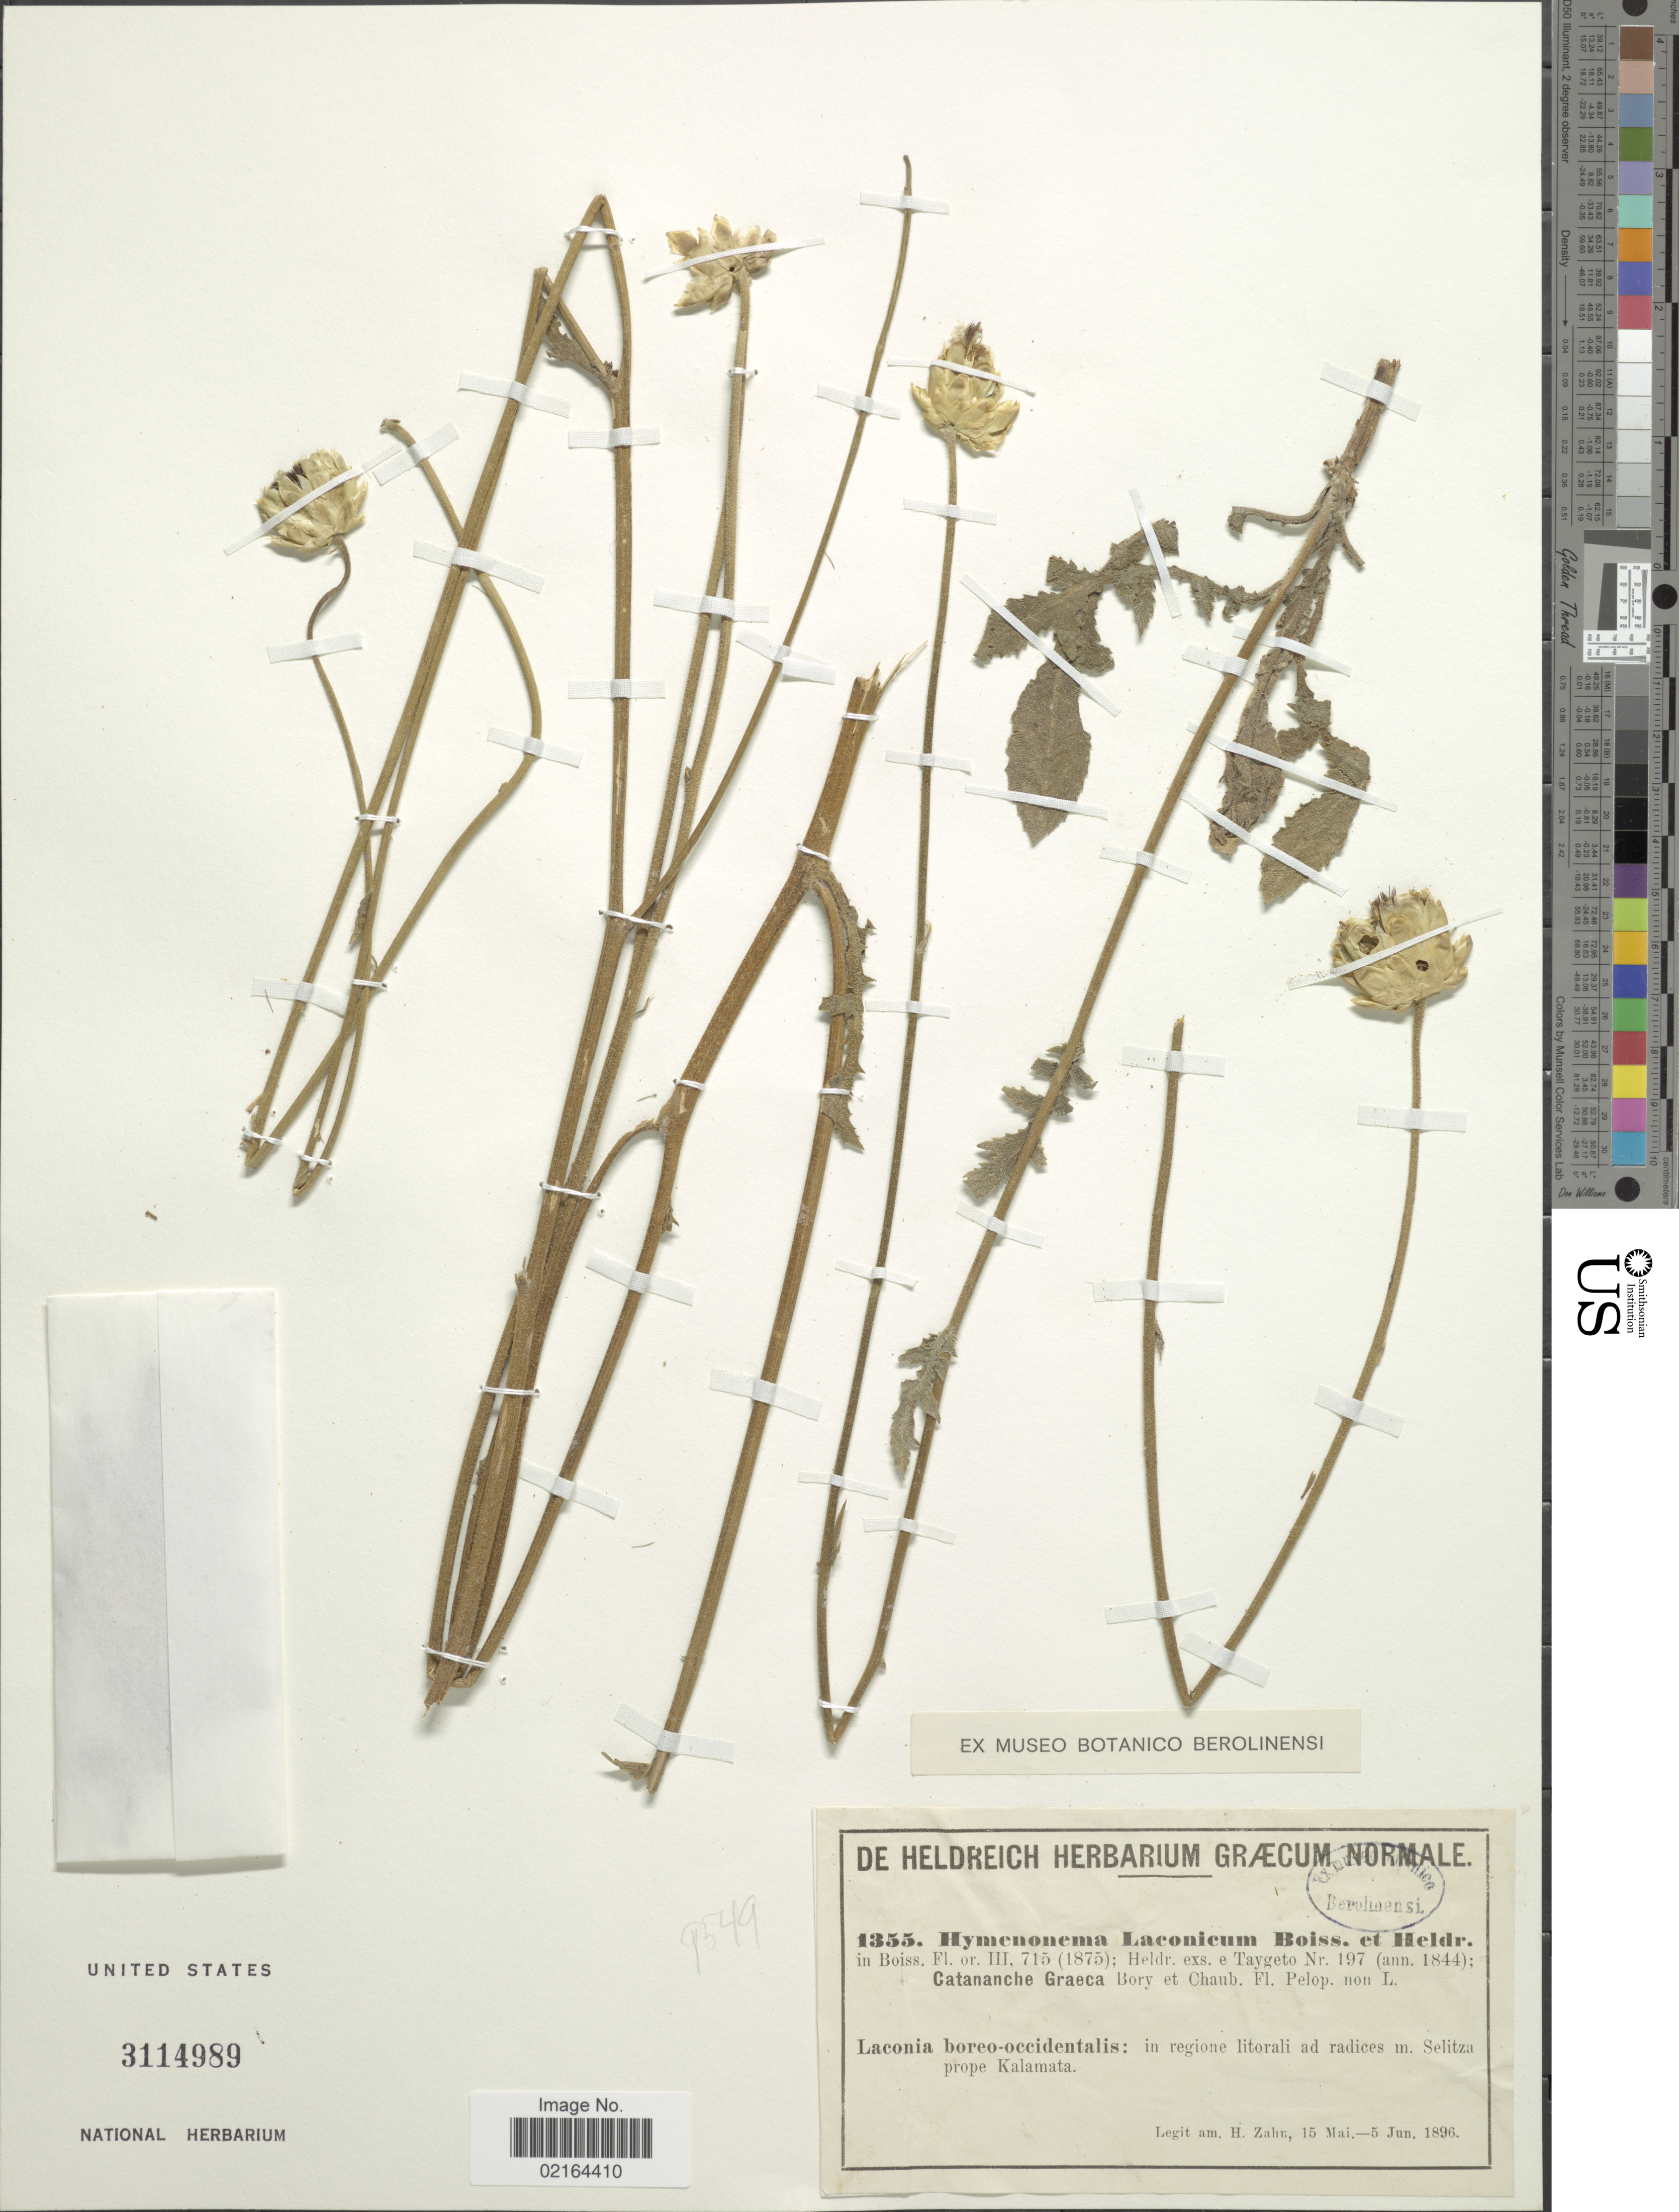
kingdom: Plantae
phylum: Tracheophyta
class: Magnoliopsida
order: Asterales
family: Asteraceae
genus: Hymenonema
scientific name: Hymenonema laconicum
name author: Boiss. & Heldr.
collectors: H. Zahn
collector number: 1355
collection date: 1896-05-15/1896-06-05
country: Greece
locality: Graecum Normale, Laconia boreo-occidentalis: in regione litorali ad radices m. Selitza prope Kalamata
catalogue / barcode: US 3114989